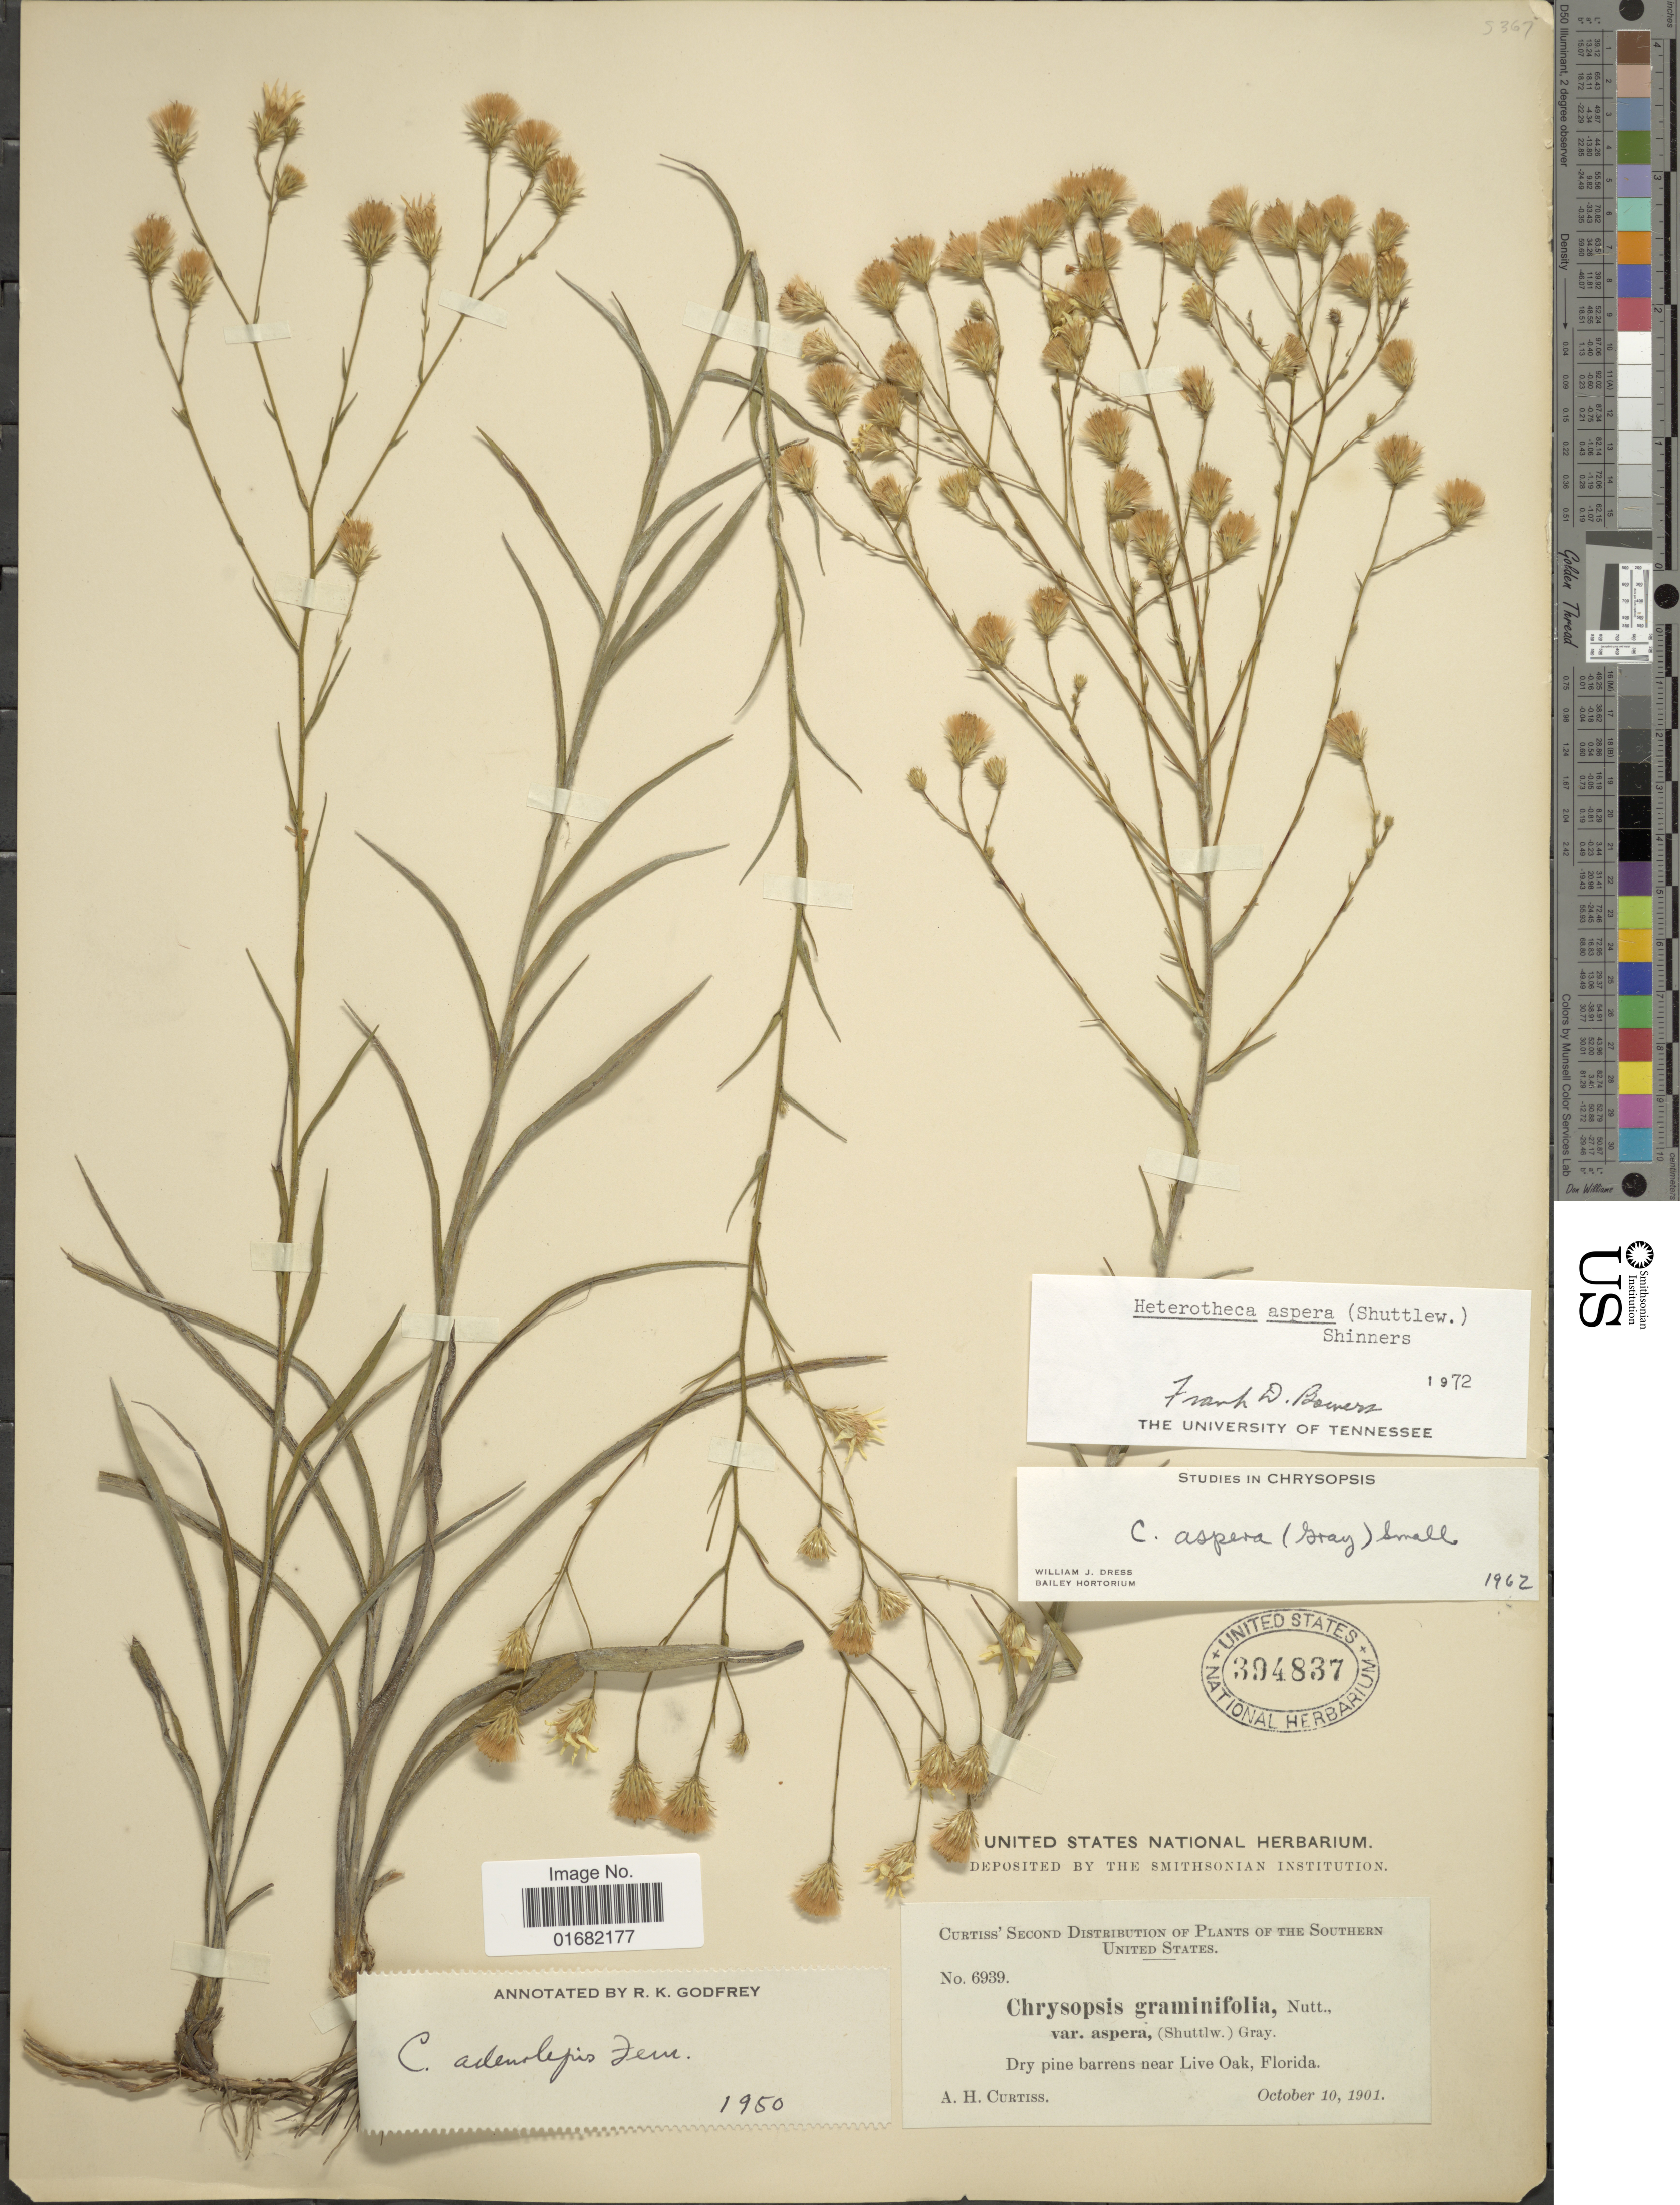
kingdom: Plantae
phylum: Tracheophyta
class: Magnoliopsida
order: Asterales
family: Asteraceae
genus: Heterotheca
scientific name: Heterotheca aspera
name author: (Shuttlew. ex A. Gray) Shinners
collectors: A. H. Curtiss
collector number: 6939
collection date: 1901-10-10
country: United States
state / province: Florida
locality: Near Live Oak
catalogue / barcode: US 394837